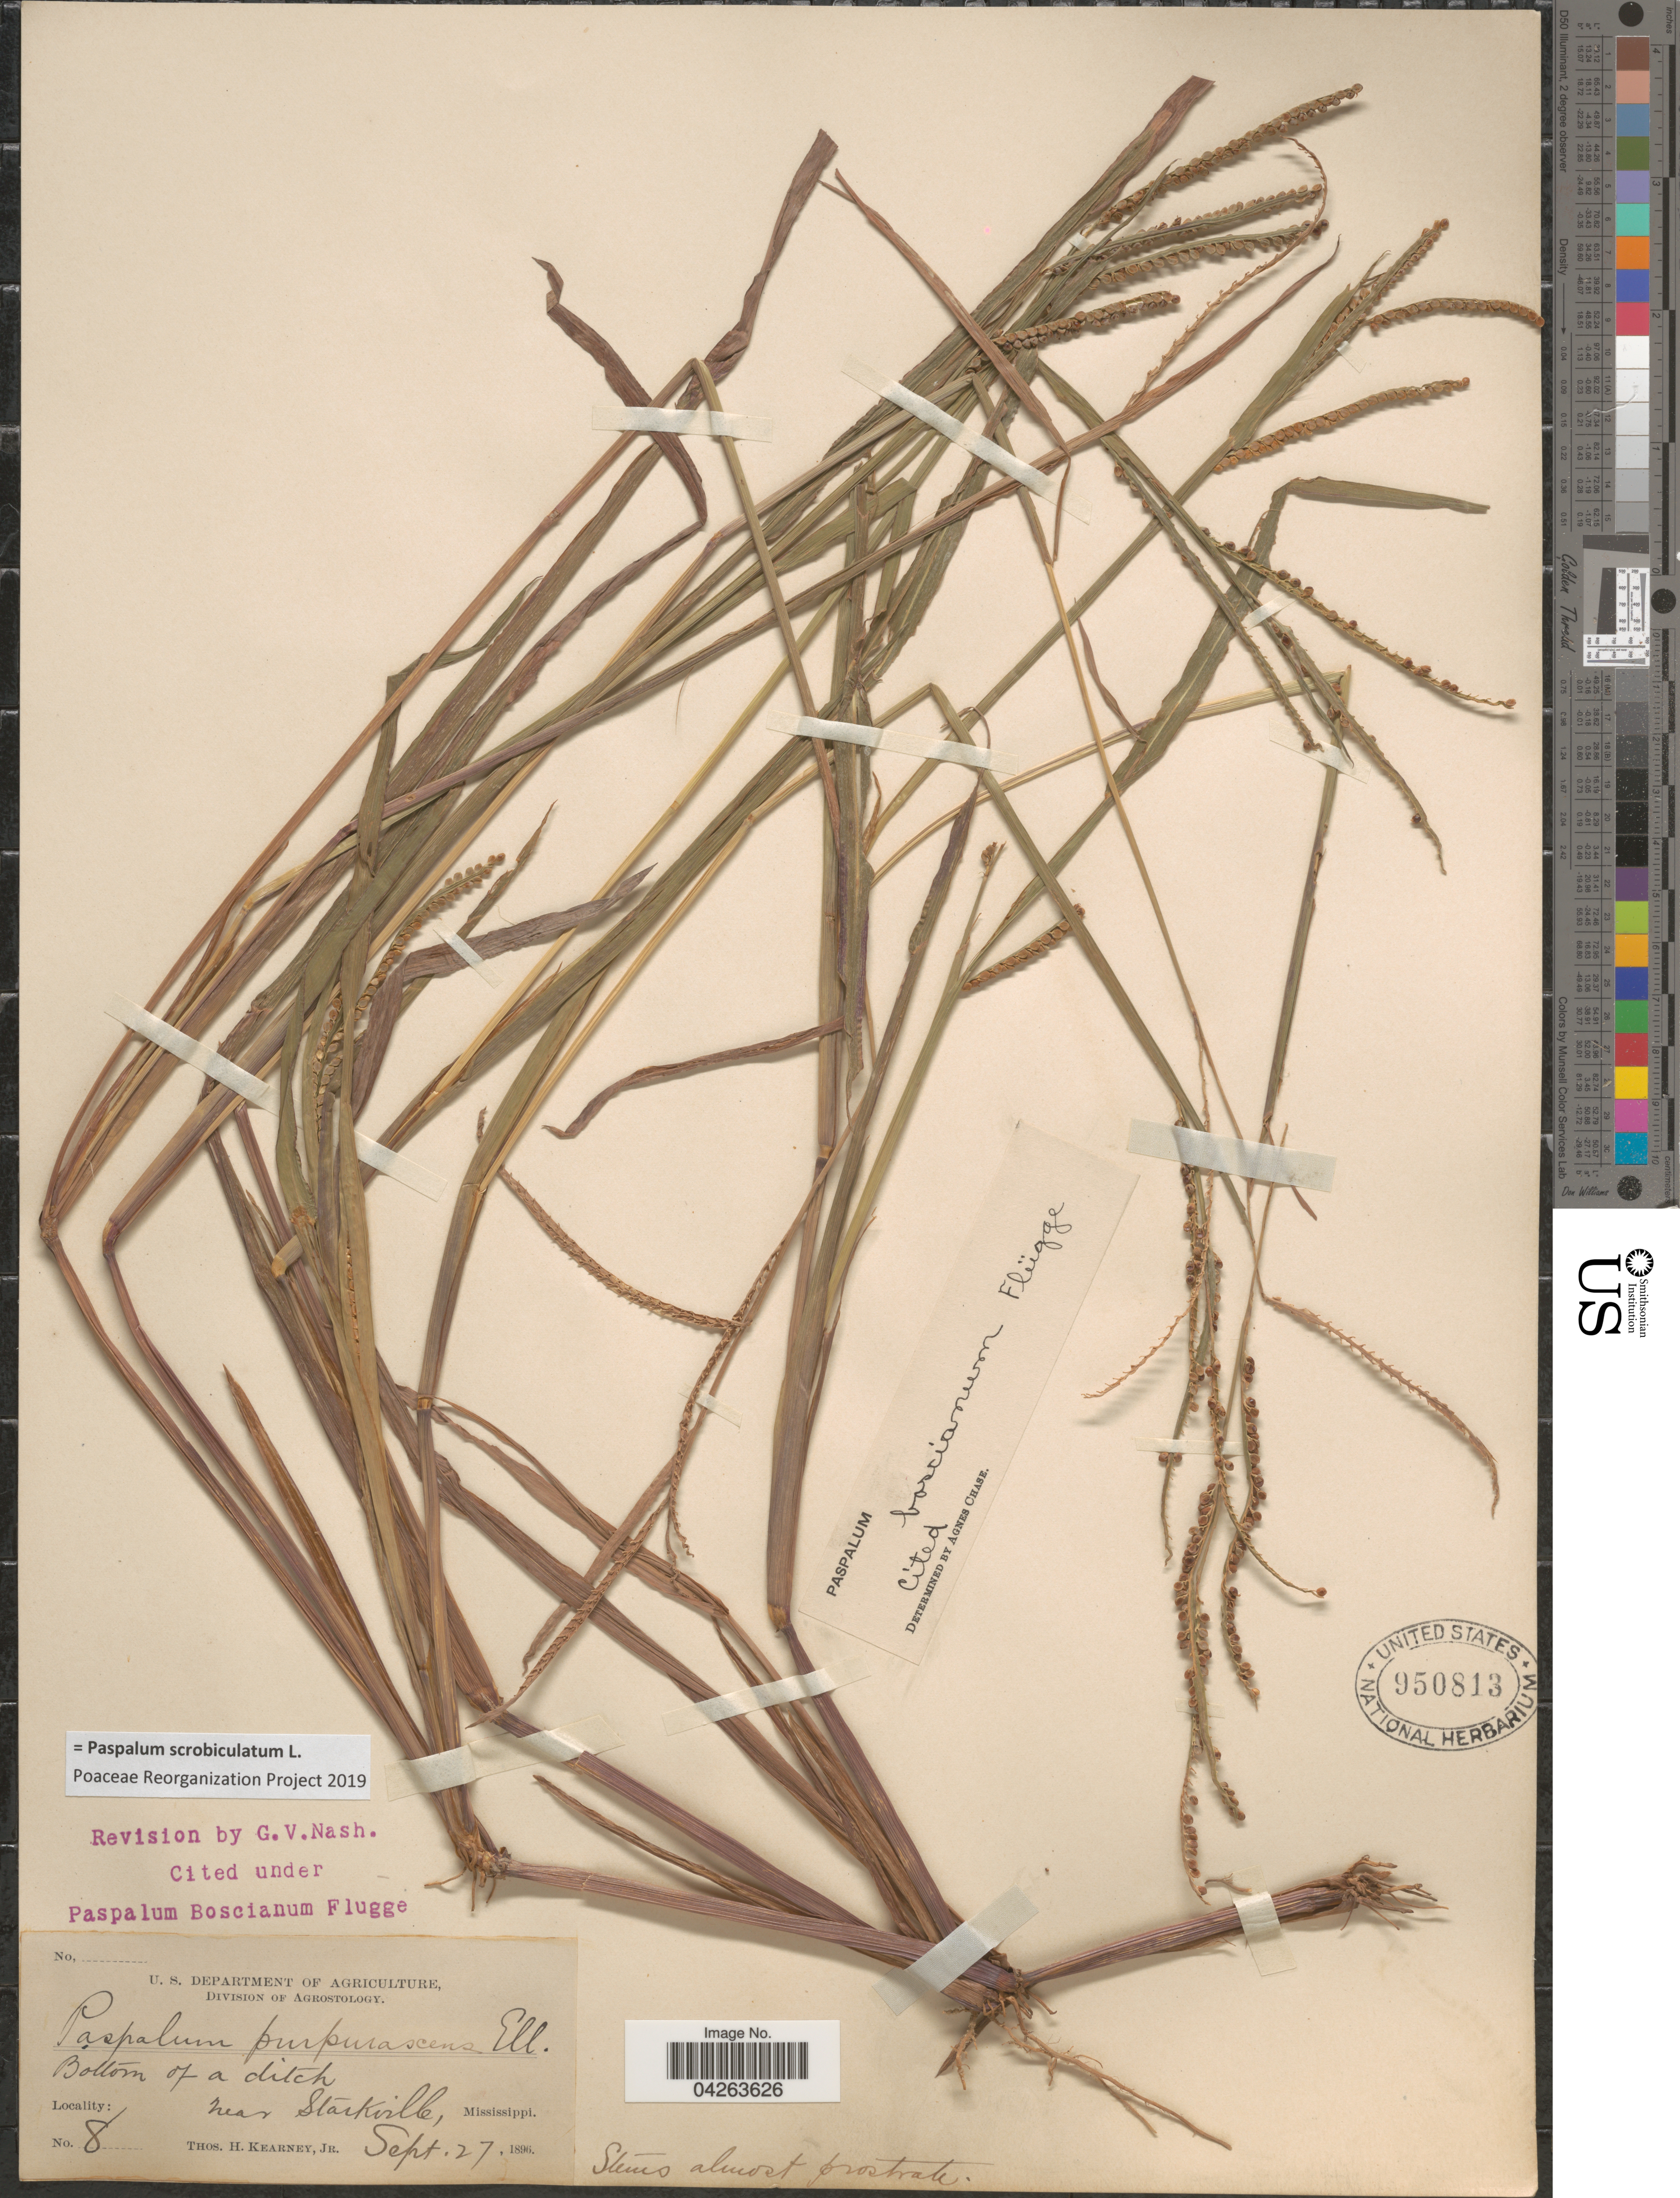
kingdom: Plantae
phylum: Tracheophyta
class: Liliopsida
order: Poales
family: Poaceae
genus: Paspalum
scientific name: Paspalum scrobiculatum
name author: L.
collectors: T. H. Kearney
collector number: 8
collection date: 1896-09-27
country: United States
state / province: Mississippi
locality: Bottom of a ditch near Starkville.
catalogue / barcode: US 950813